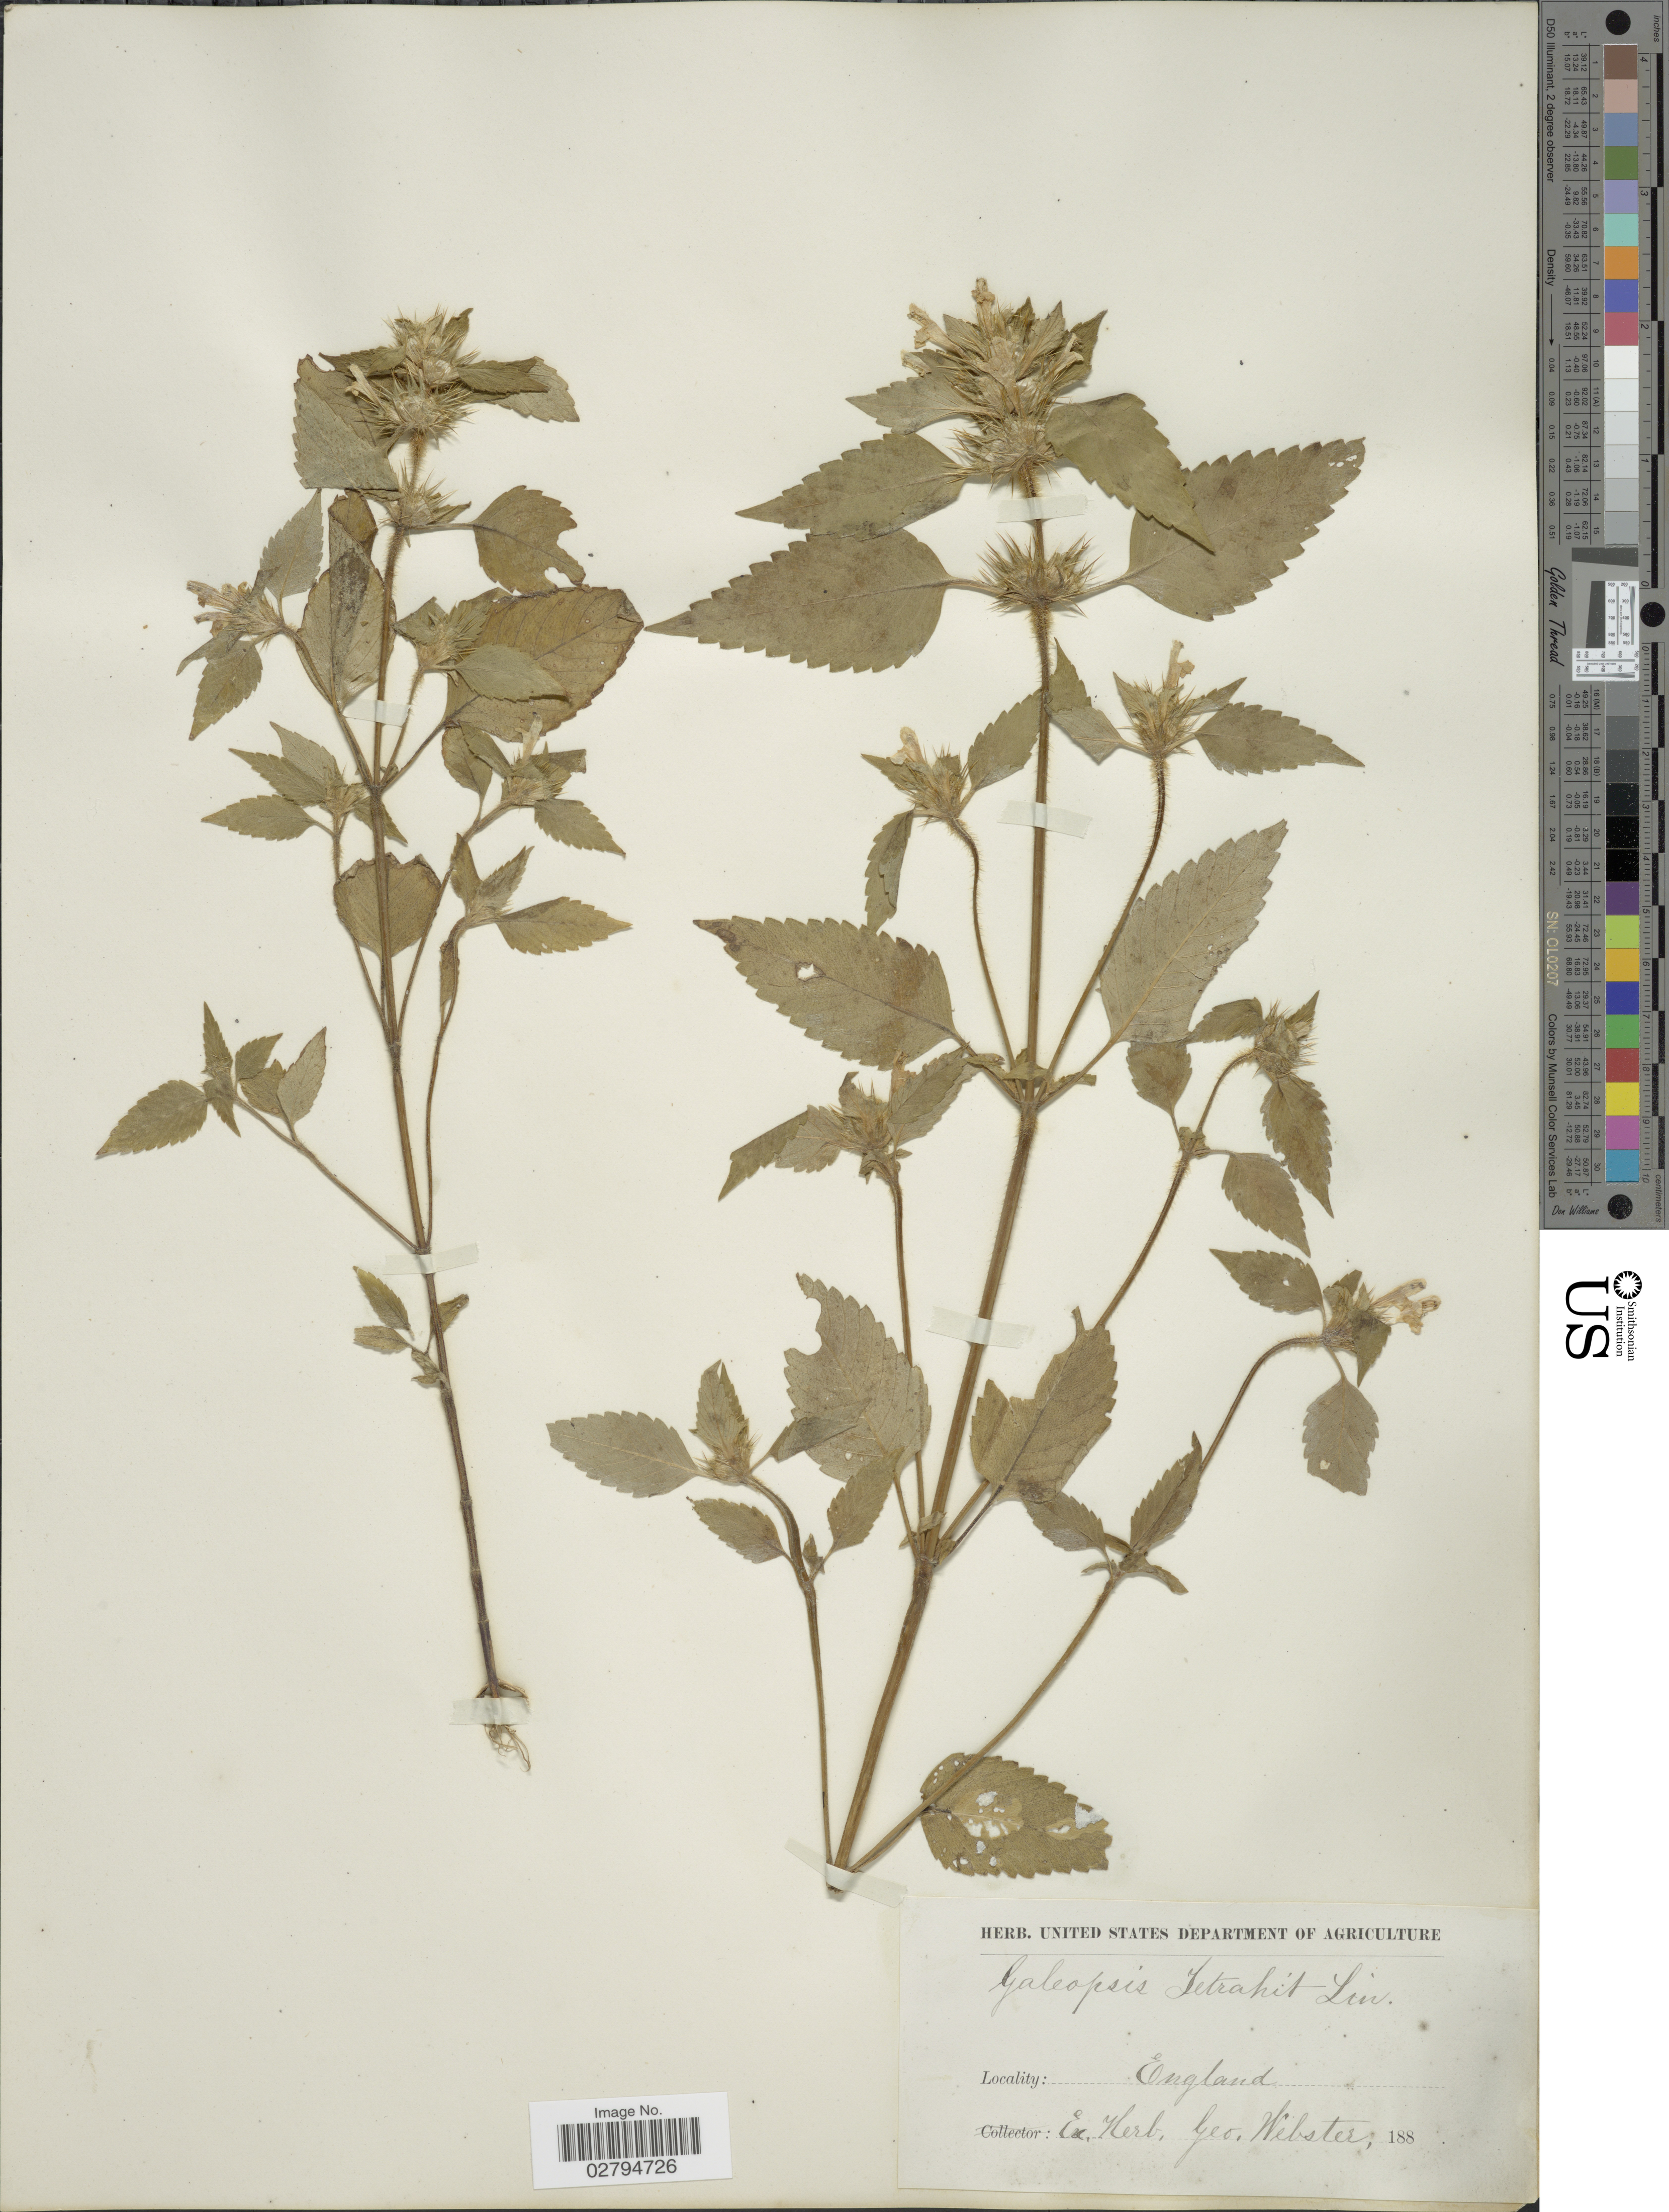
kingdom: Plantae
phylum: Tracheophyta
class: Magnoliopsida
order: Lamiales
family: Lamiaceae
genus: Galeopsis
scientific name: Galeopsis tetrahit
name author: L.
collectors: ex herb. Geo. Webster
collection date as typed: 188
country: United Kingdom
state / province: England